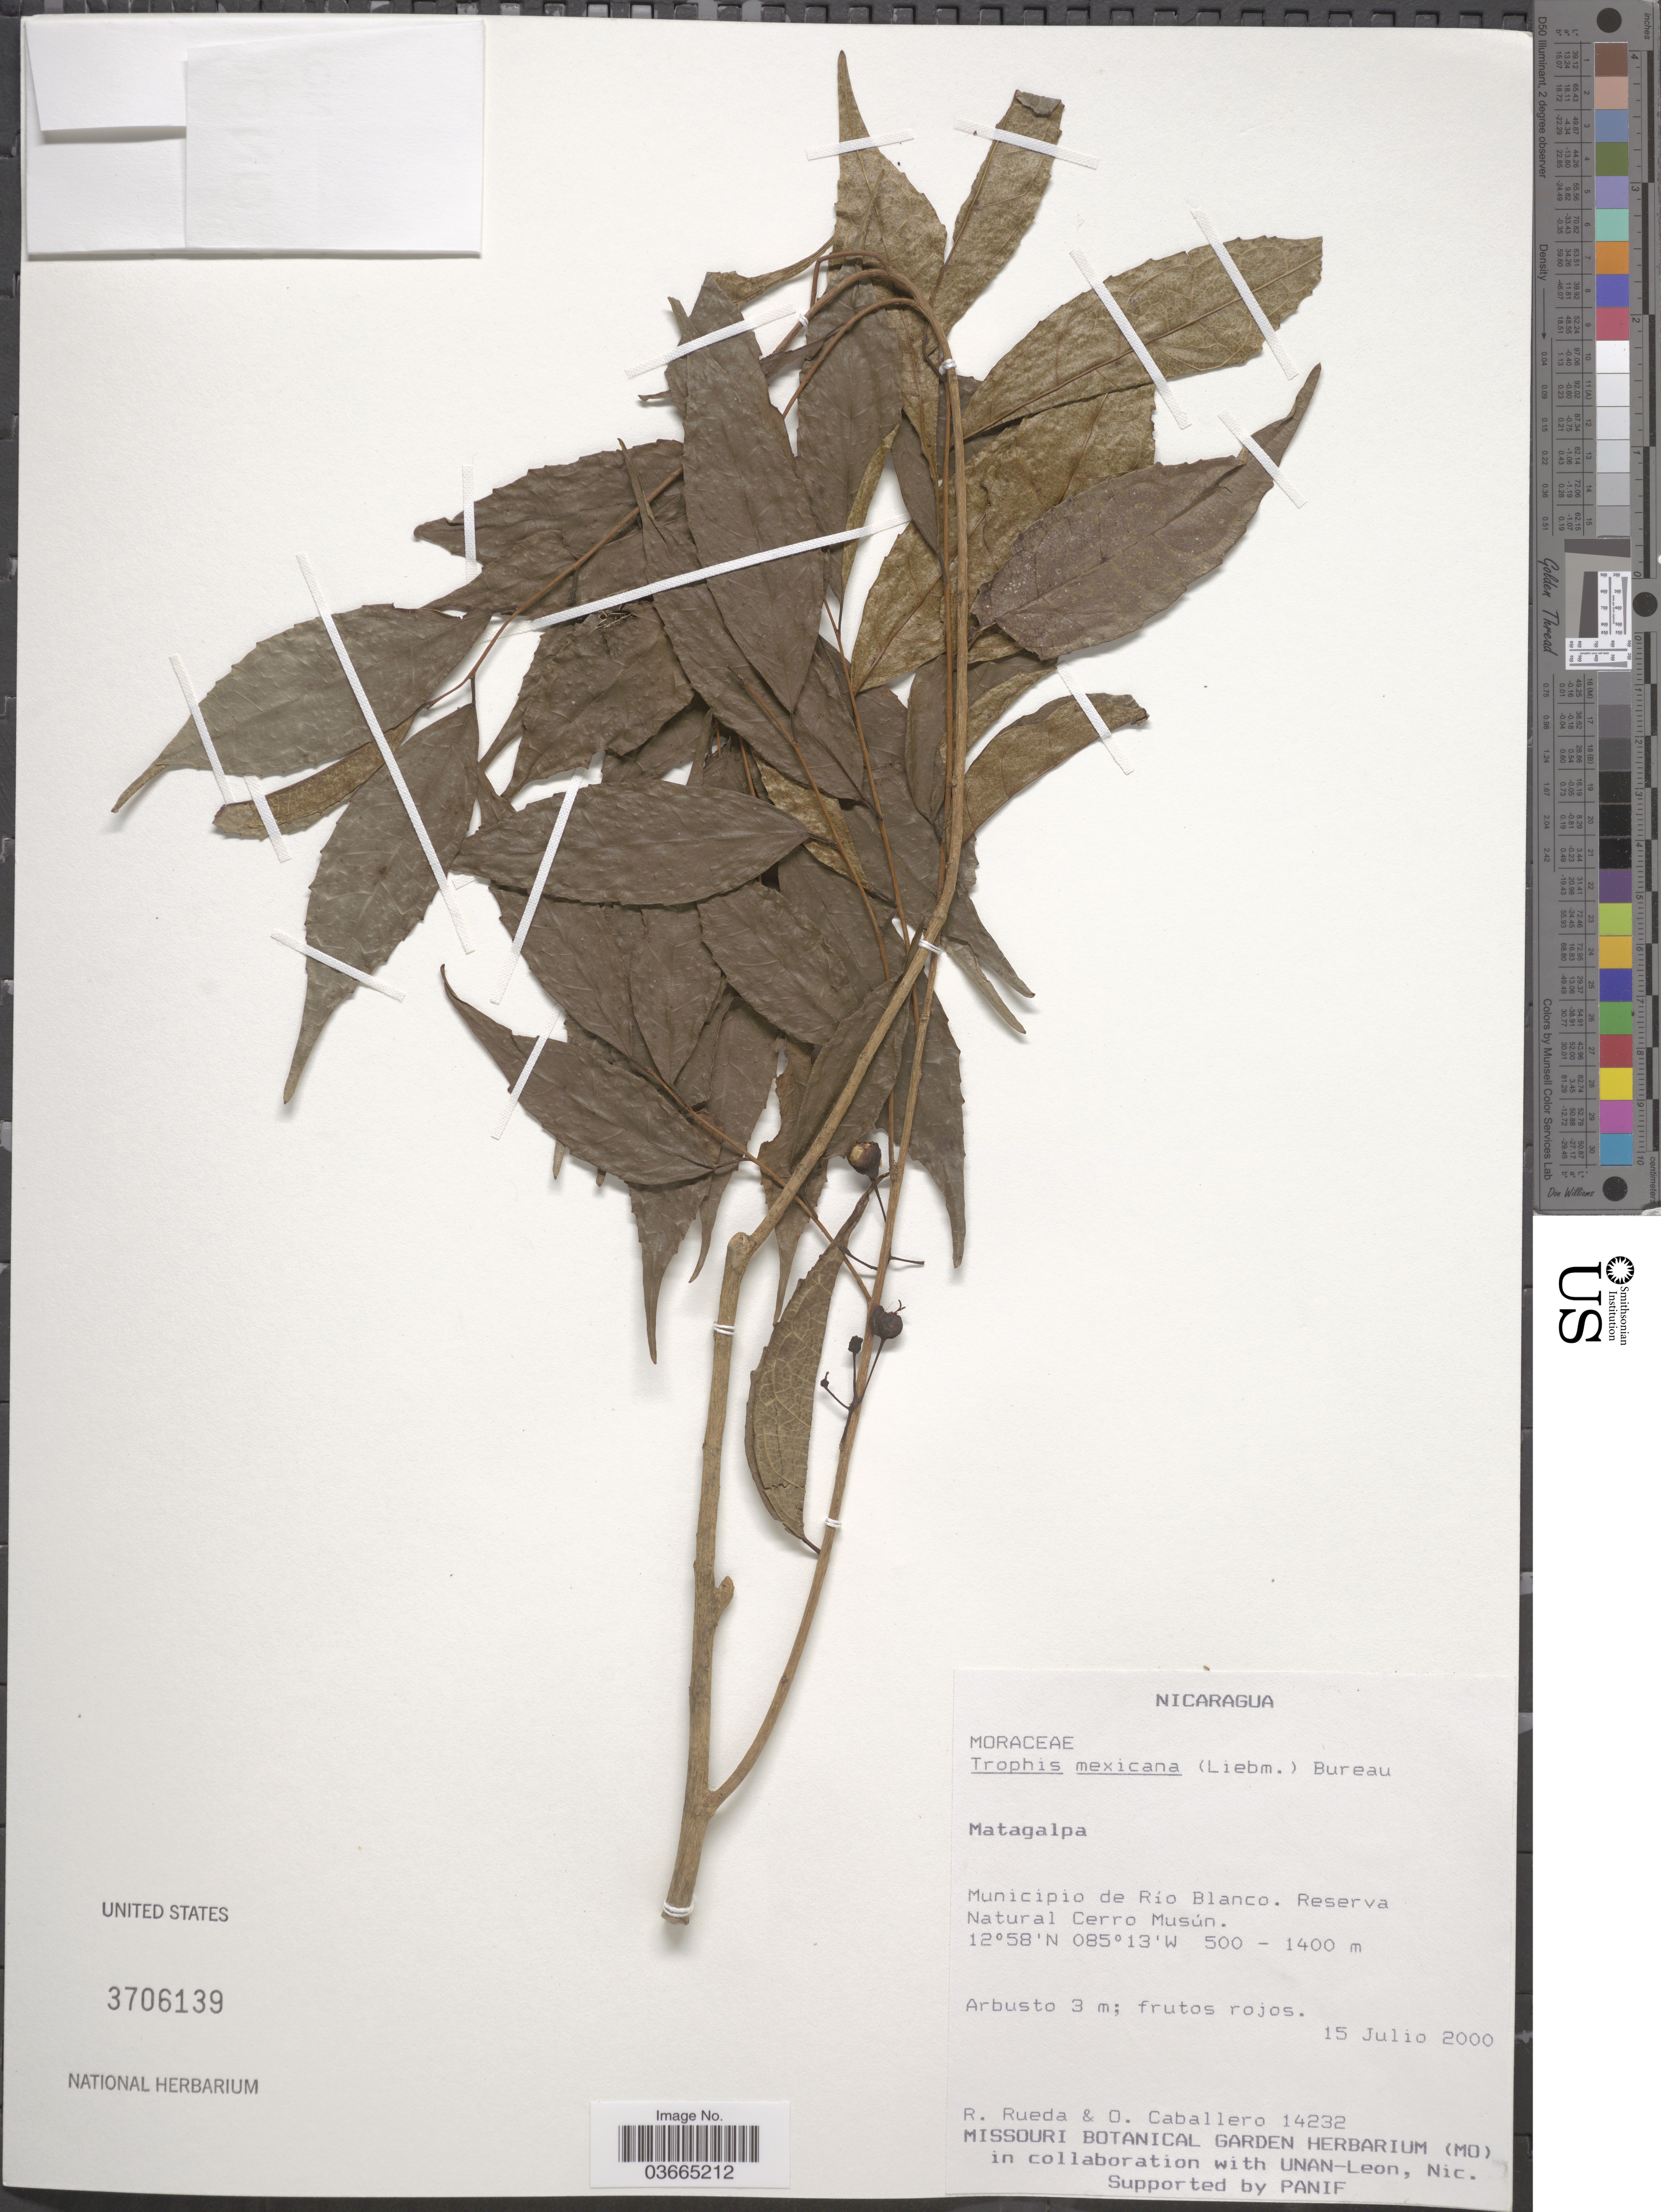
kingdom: Plantae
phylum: Tracheophyta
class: Magnoliopsida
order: Rosales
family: Moraceae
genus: Trophis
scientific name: Trophis mexicana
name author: (Liebm.) Bureau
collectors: R. Rueda & O. Caballero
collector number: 14232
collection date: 2000-07-15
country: Nicaragua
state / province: Matagalpa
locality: Municipio de Río Blanco. Reserva Natural Cerro Musún.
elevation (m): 500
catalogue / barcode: US 3706139